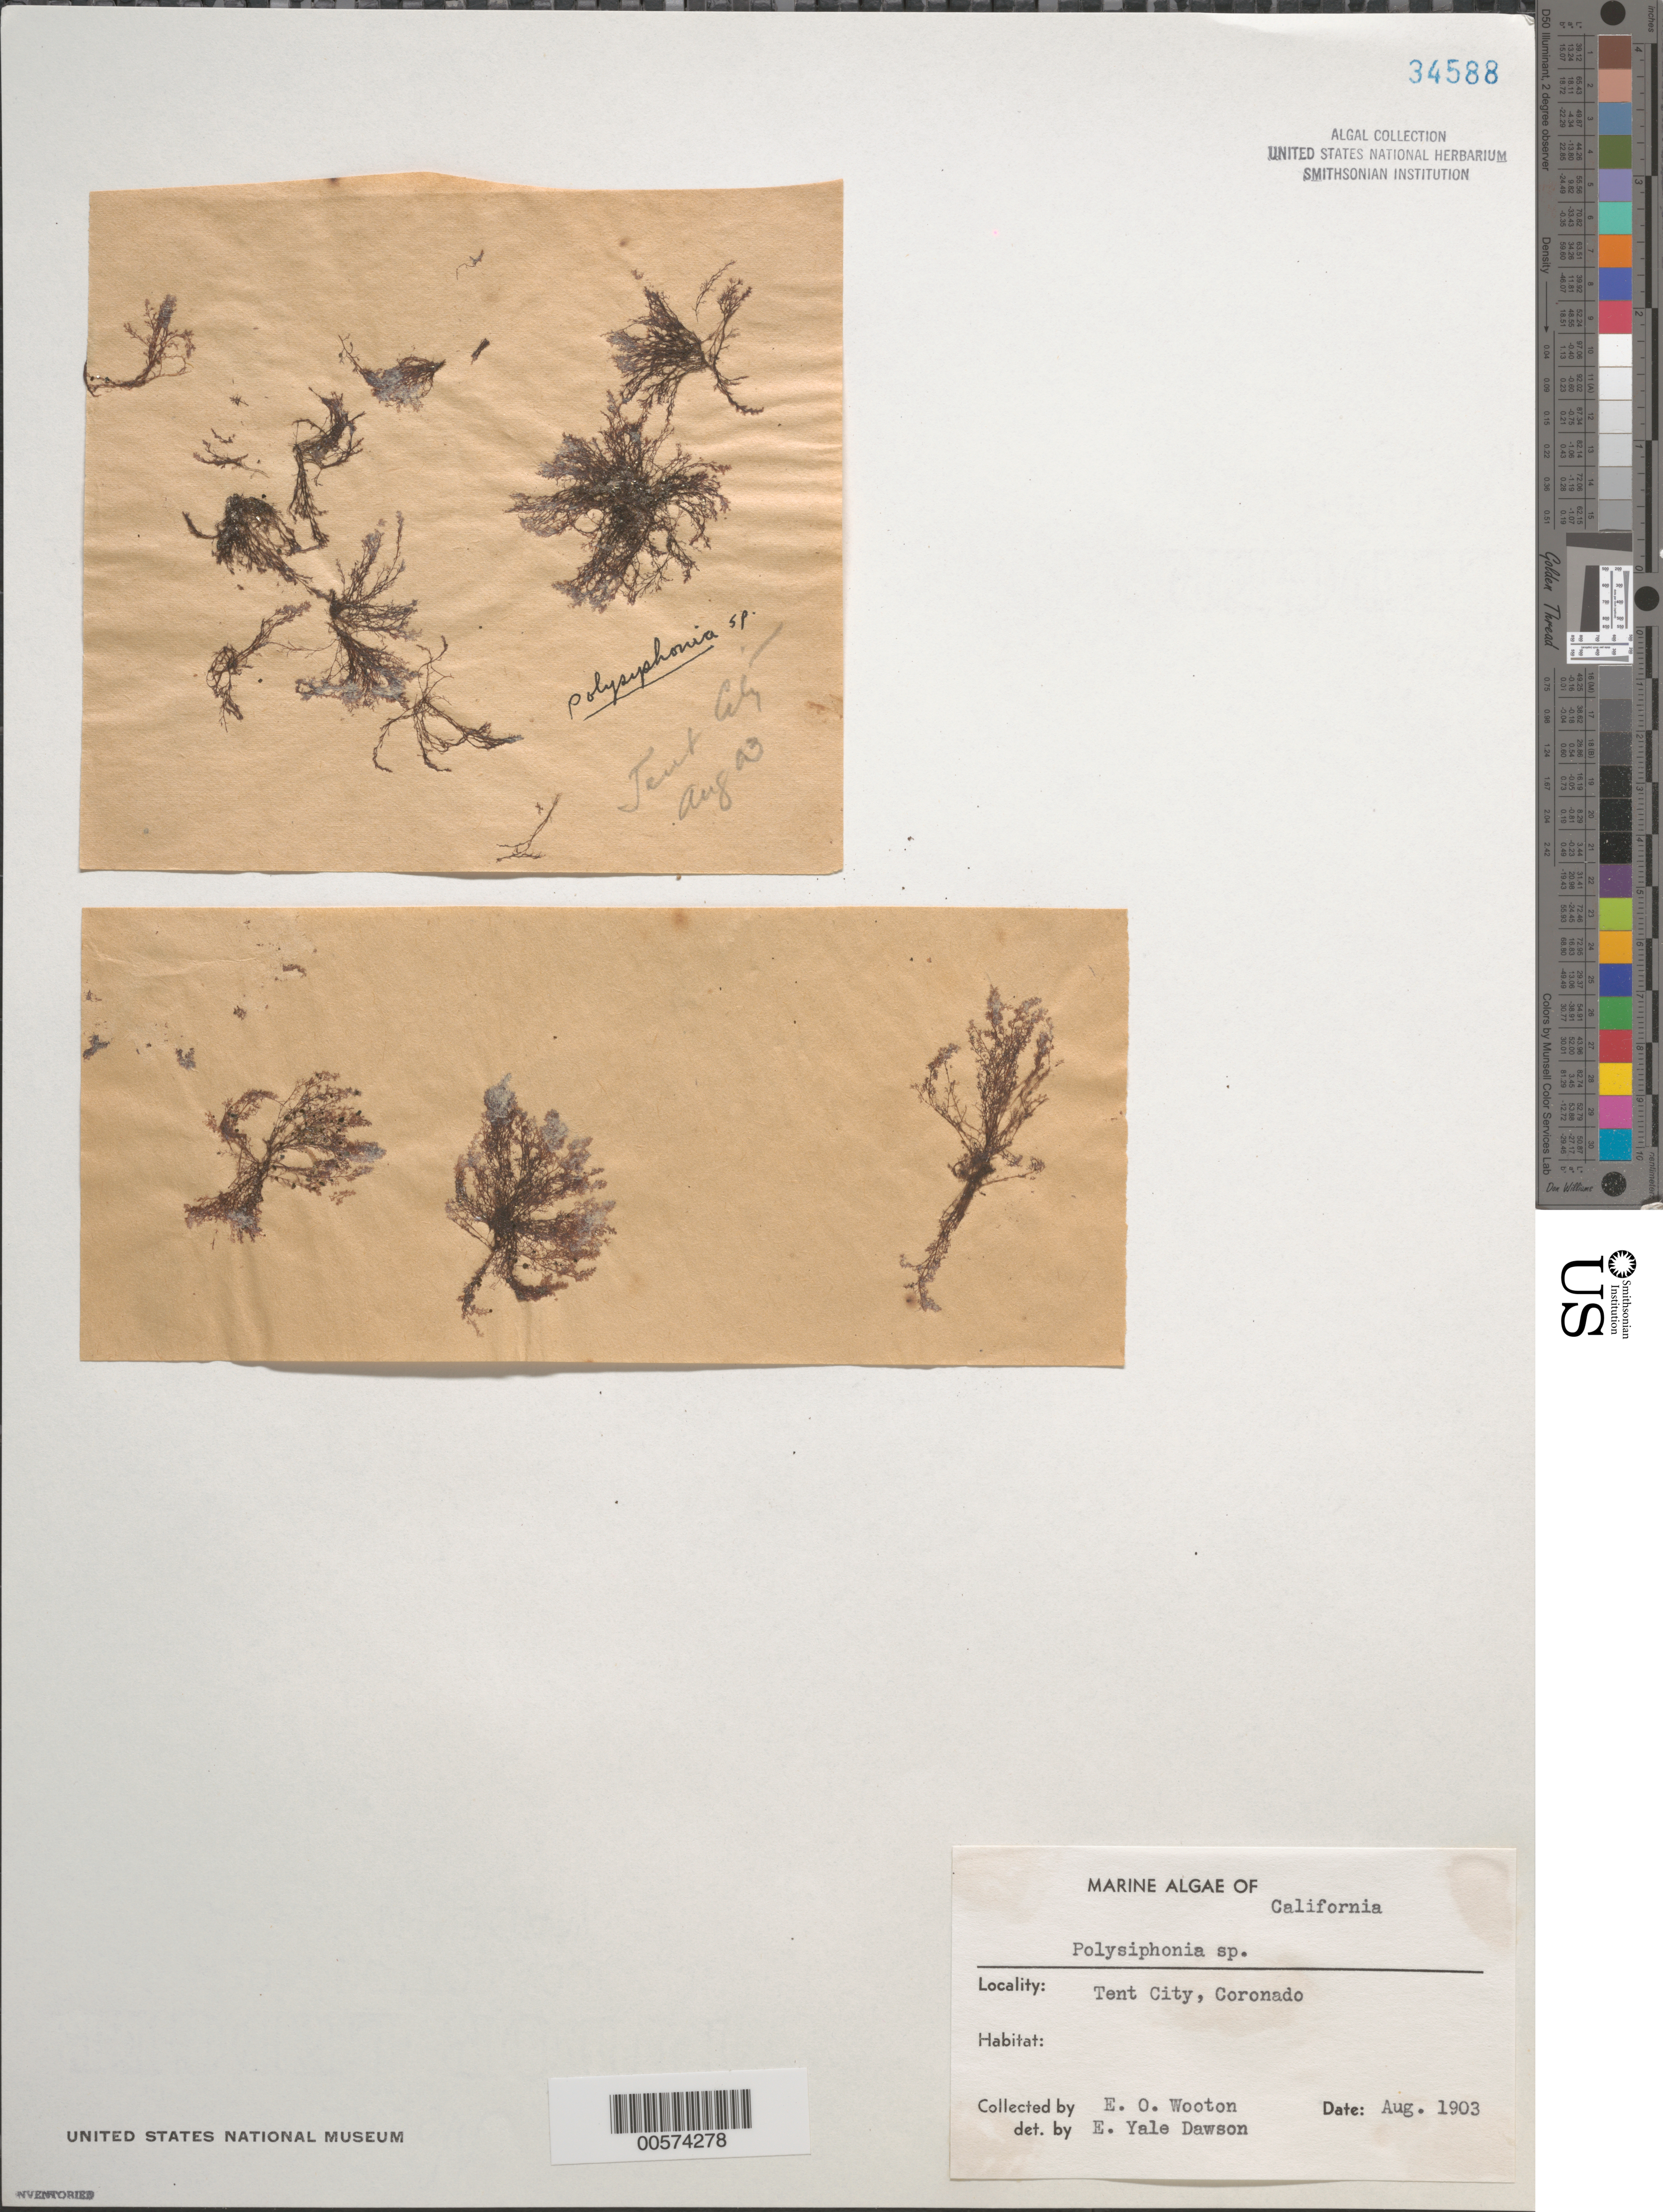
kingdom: Plantae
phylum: Rhodophyta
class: Florideophyceae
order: Ceramiales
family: Rhodomelaceae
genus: Polysiphonia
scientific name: Polysiphonia sp.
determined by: Dawson, E. Y.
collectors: E. O. Wooton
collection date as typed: Aug 1903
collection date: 1903-08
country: United States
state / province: California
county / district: San Diego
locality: Tent City, Coronado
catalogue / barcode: US 34588